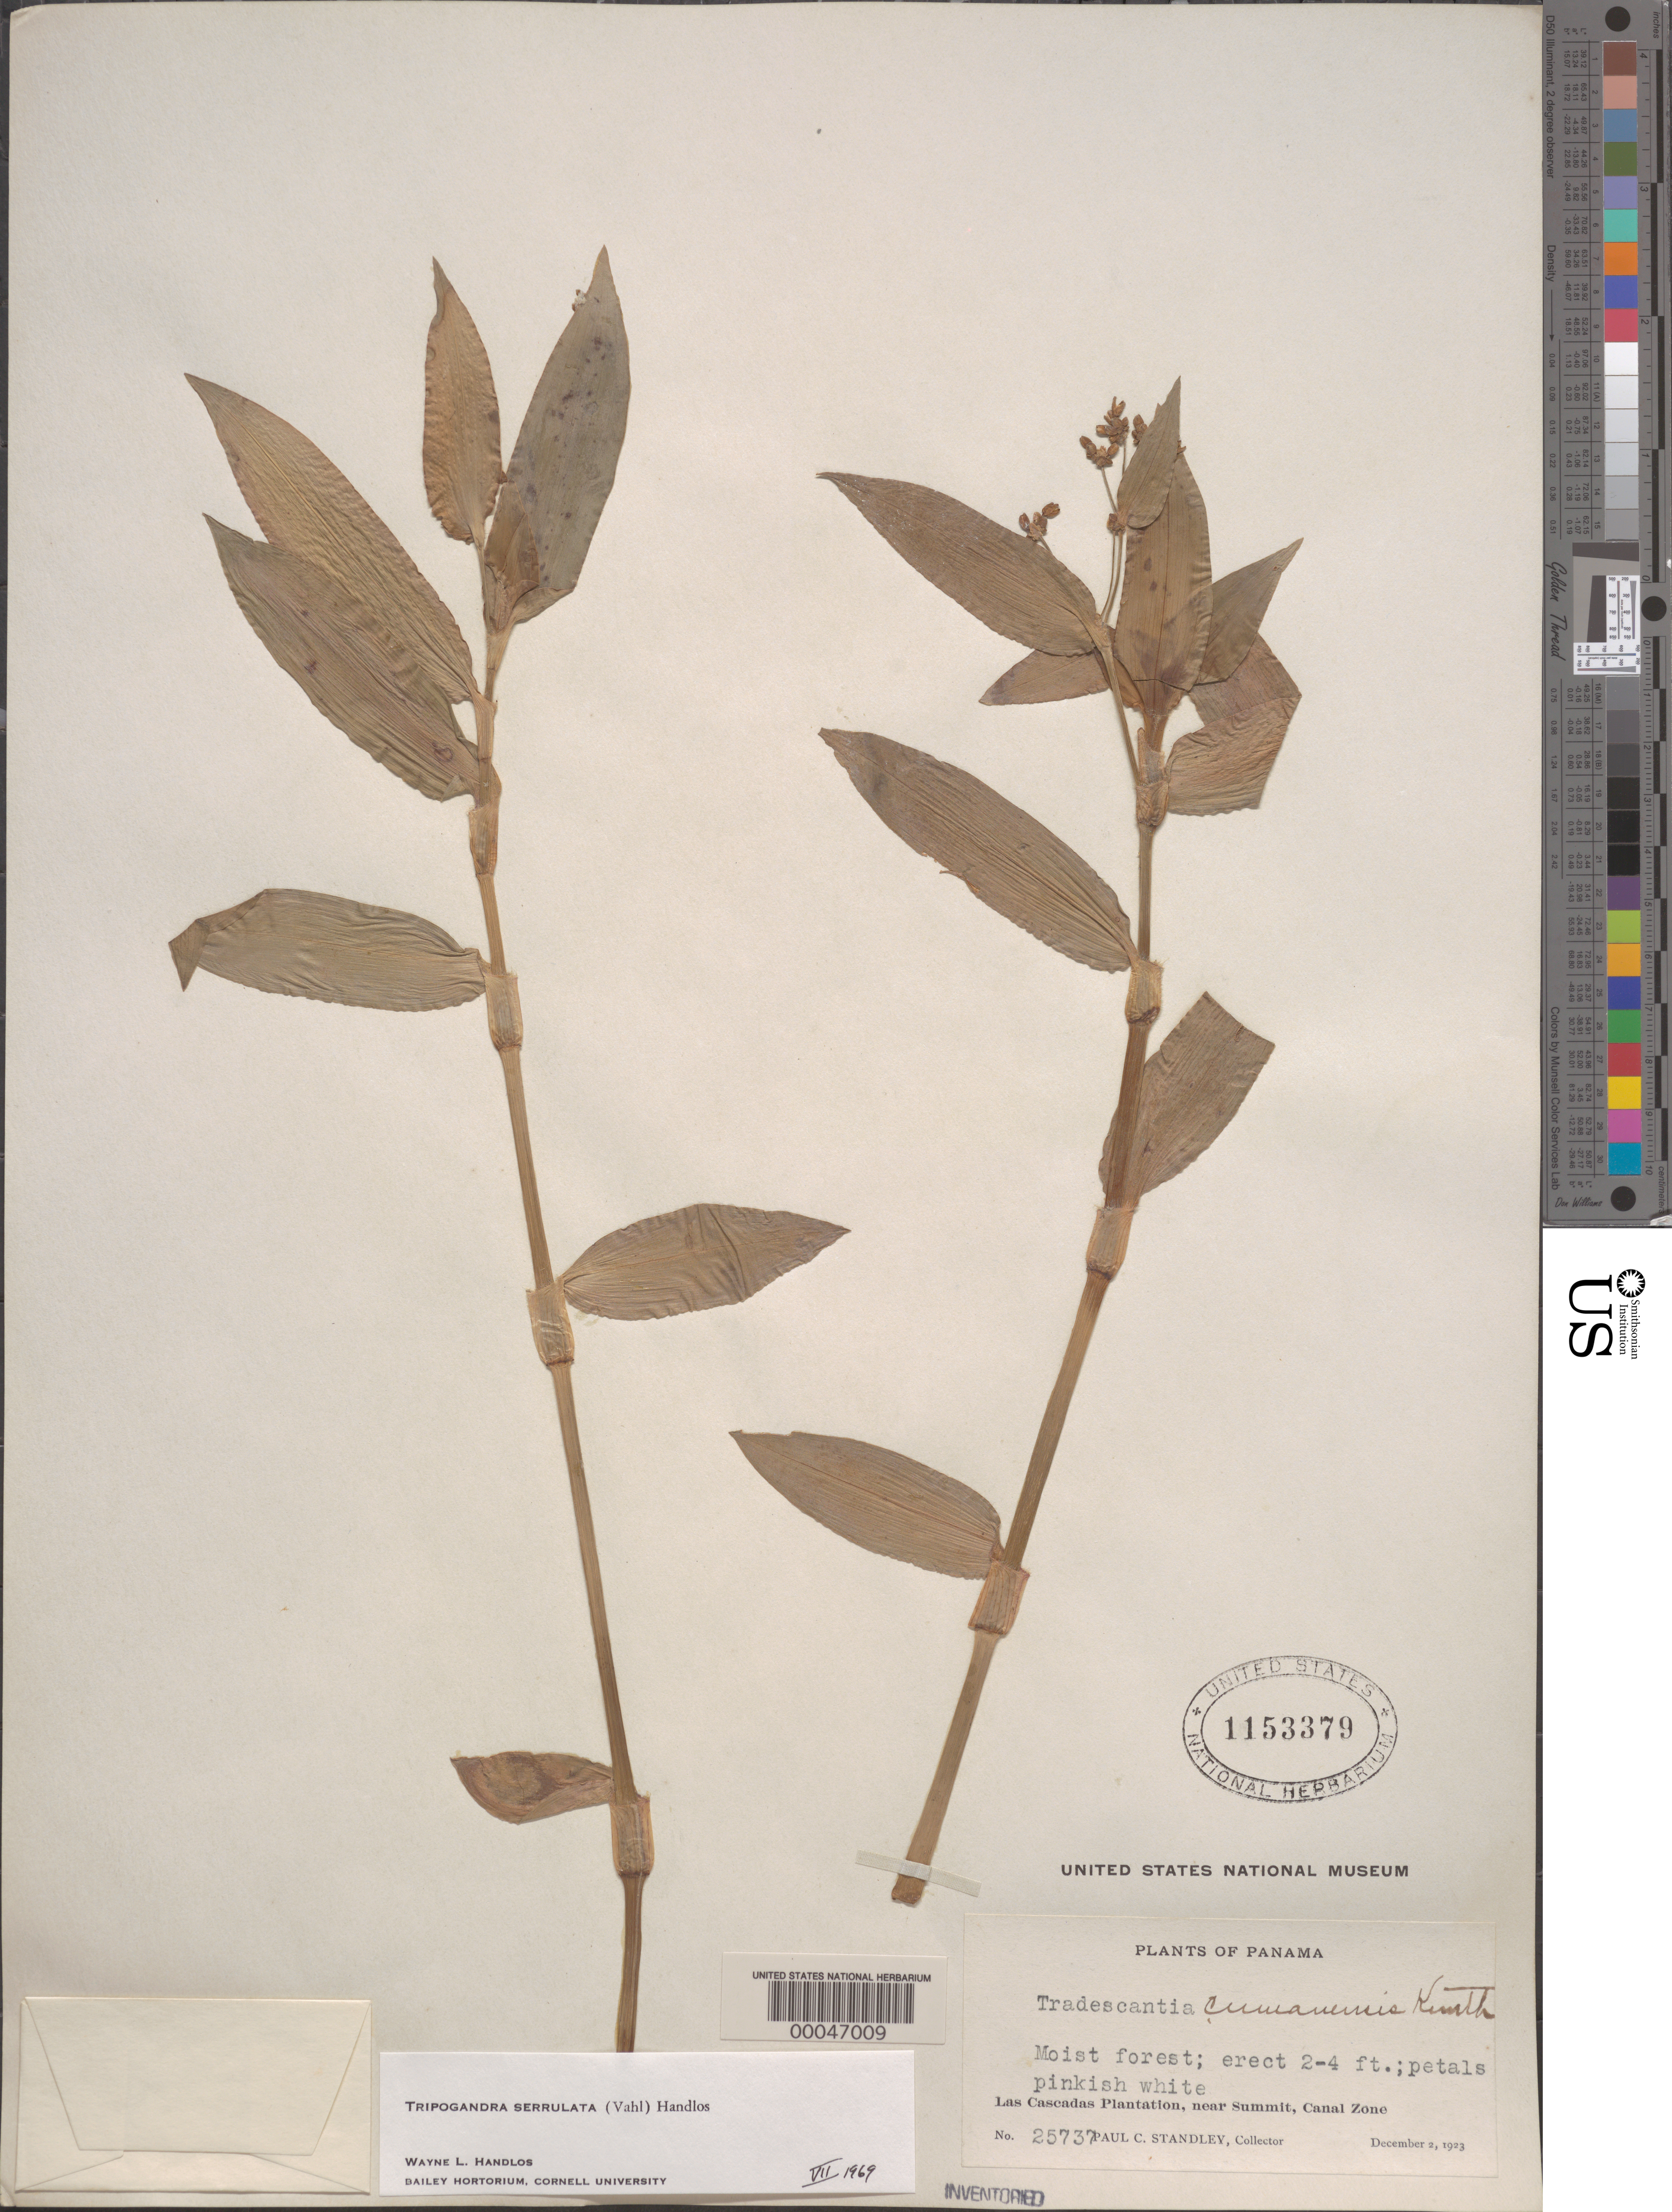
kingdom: Plantae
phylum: Tracheophyta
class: Liliopsida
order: Commelinales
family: Commelinaceae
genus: Tripogandra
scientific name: Tripogandra serrulata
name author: (Vahl) Handlos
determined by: Handlos, W. L.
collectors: P. C. Standley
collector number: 25737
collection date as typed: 02 Dec 1923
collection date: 1923-12-02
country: Panama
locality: Las Cascadas Plantation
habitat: Moist forest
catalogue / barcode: US 1153379